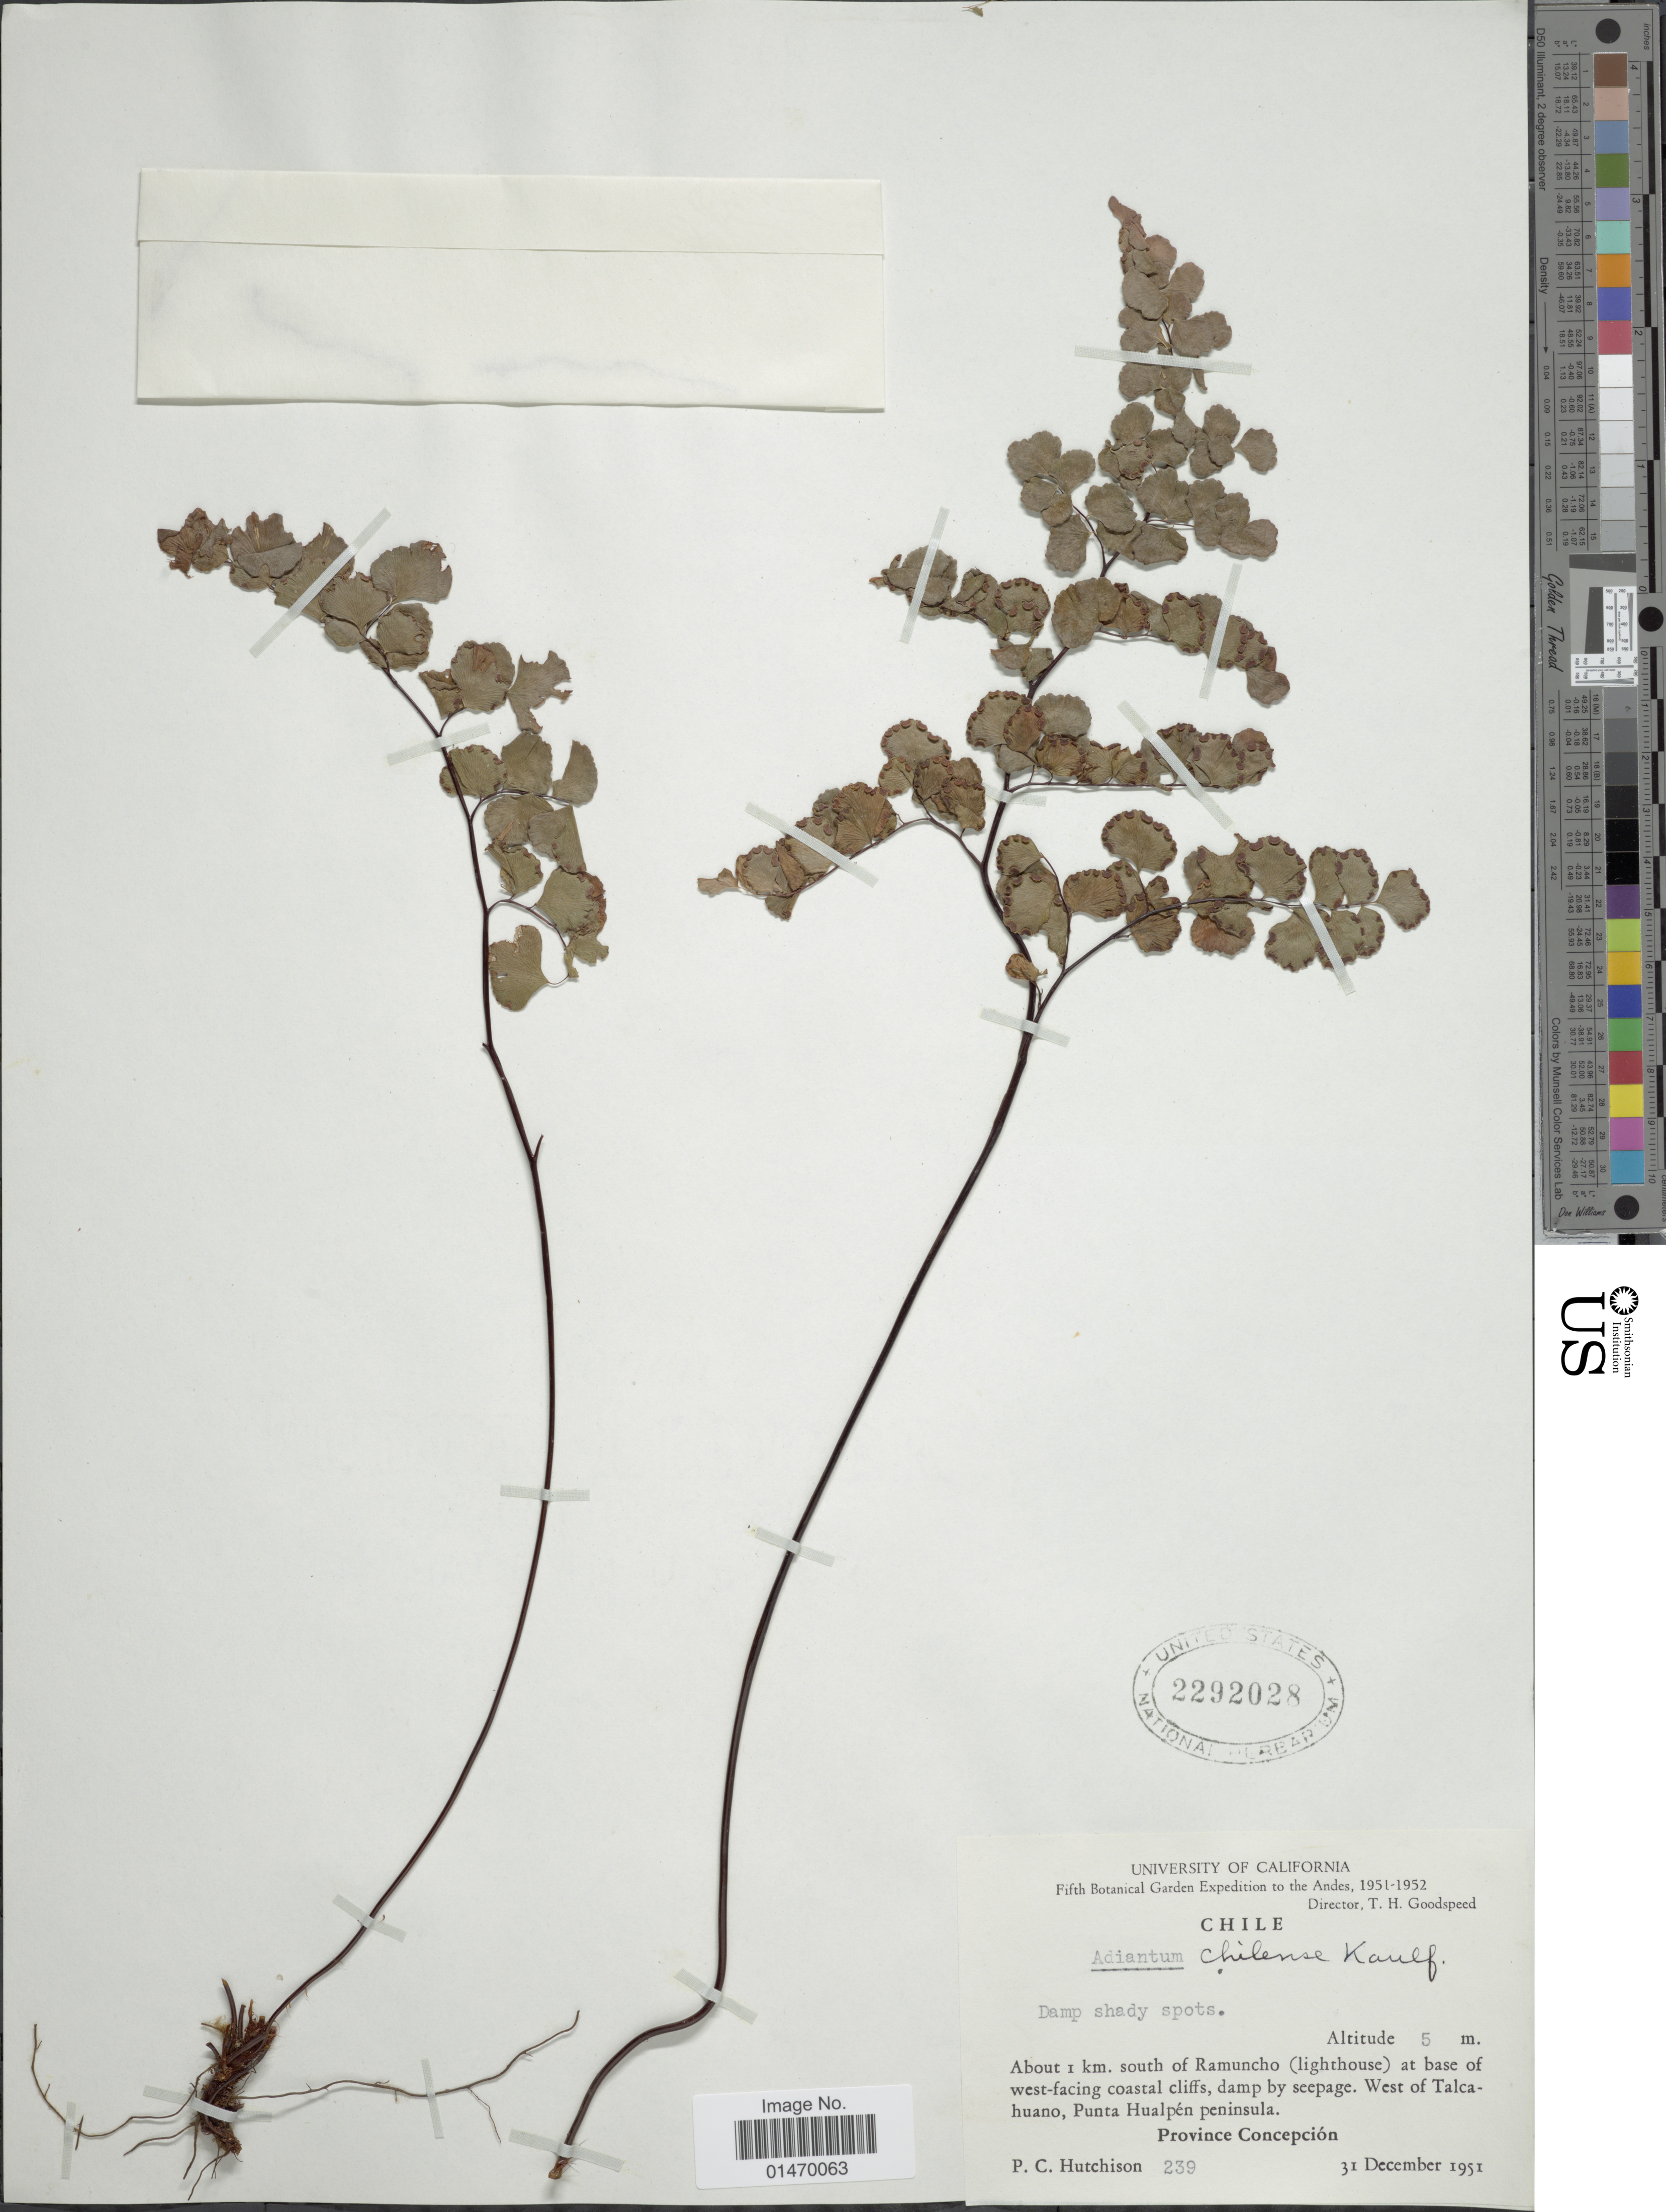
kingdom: Plantae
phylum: Tracheophyta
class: Polypodiopsida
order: Polypodiales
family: Pteridaceae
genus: Adiantum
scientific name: Adiantum chilense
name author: Kaulf.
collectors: P. C. Hutchison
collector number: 239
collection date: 1951-12-31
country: Paraguay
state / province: Concepcion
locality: About 1 km. south of Ramuncho (lighthouse) at base of west-facing coastal cliffs, damp by seepage. West of Talcahuano, Punta Hualpen peninsula.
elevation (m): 5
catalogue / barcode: US 2292028